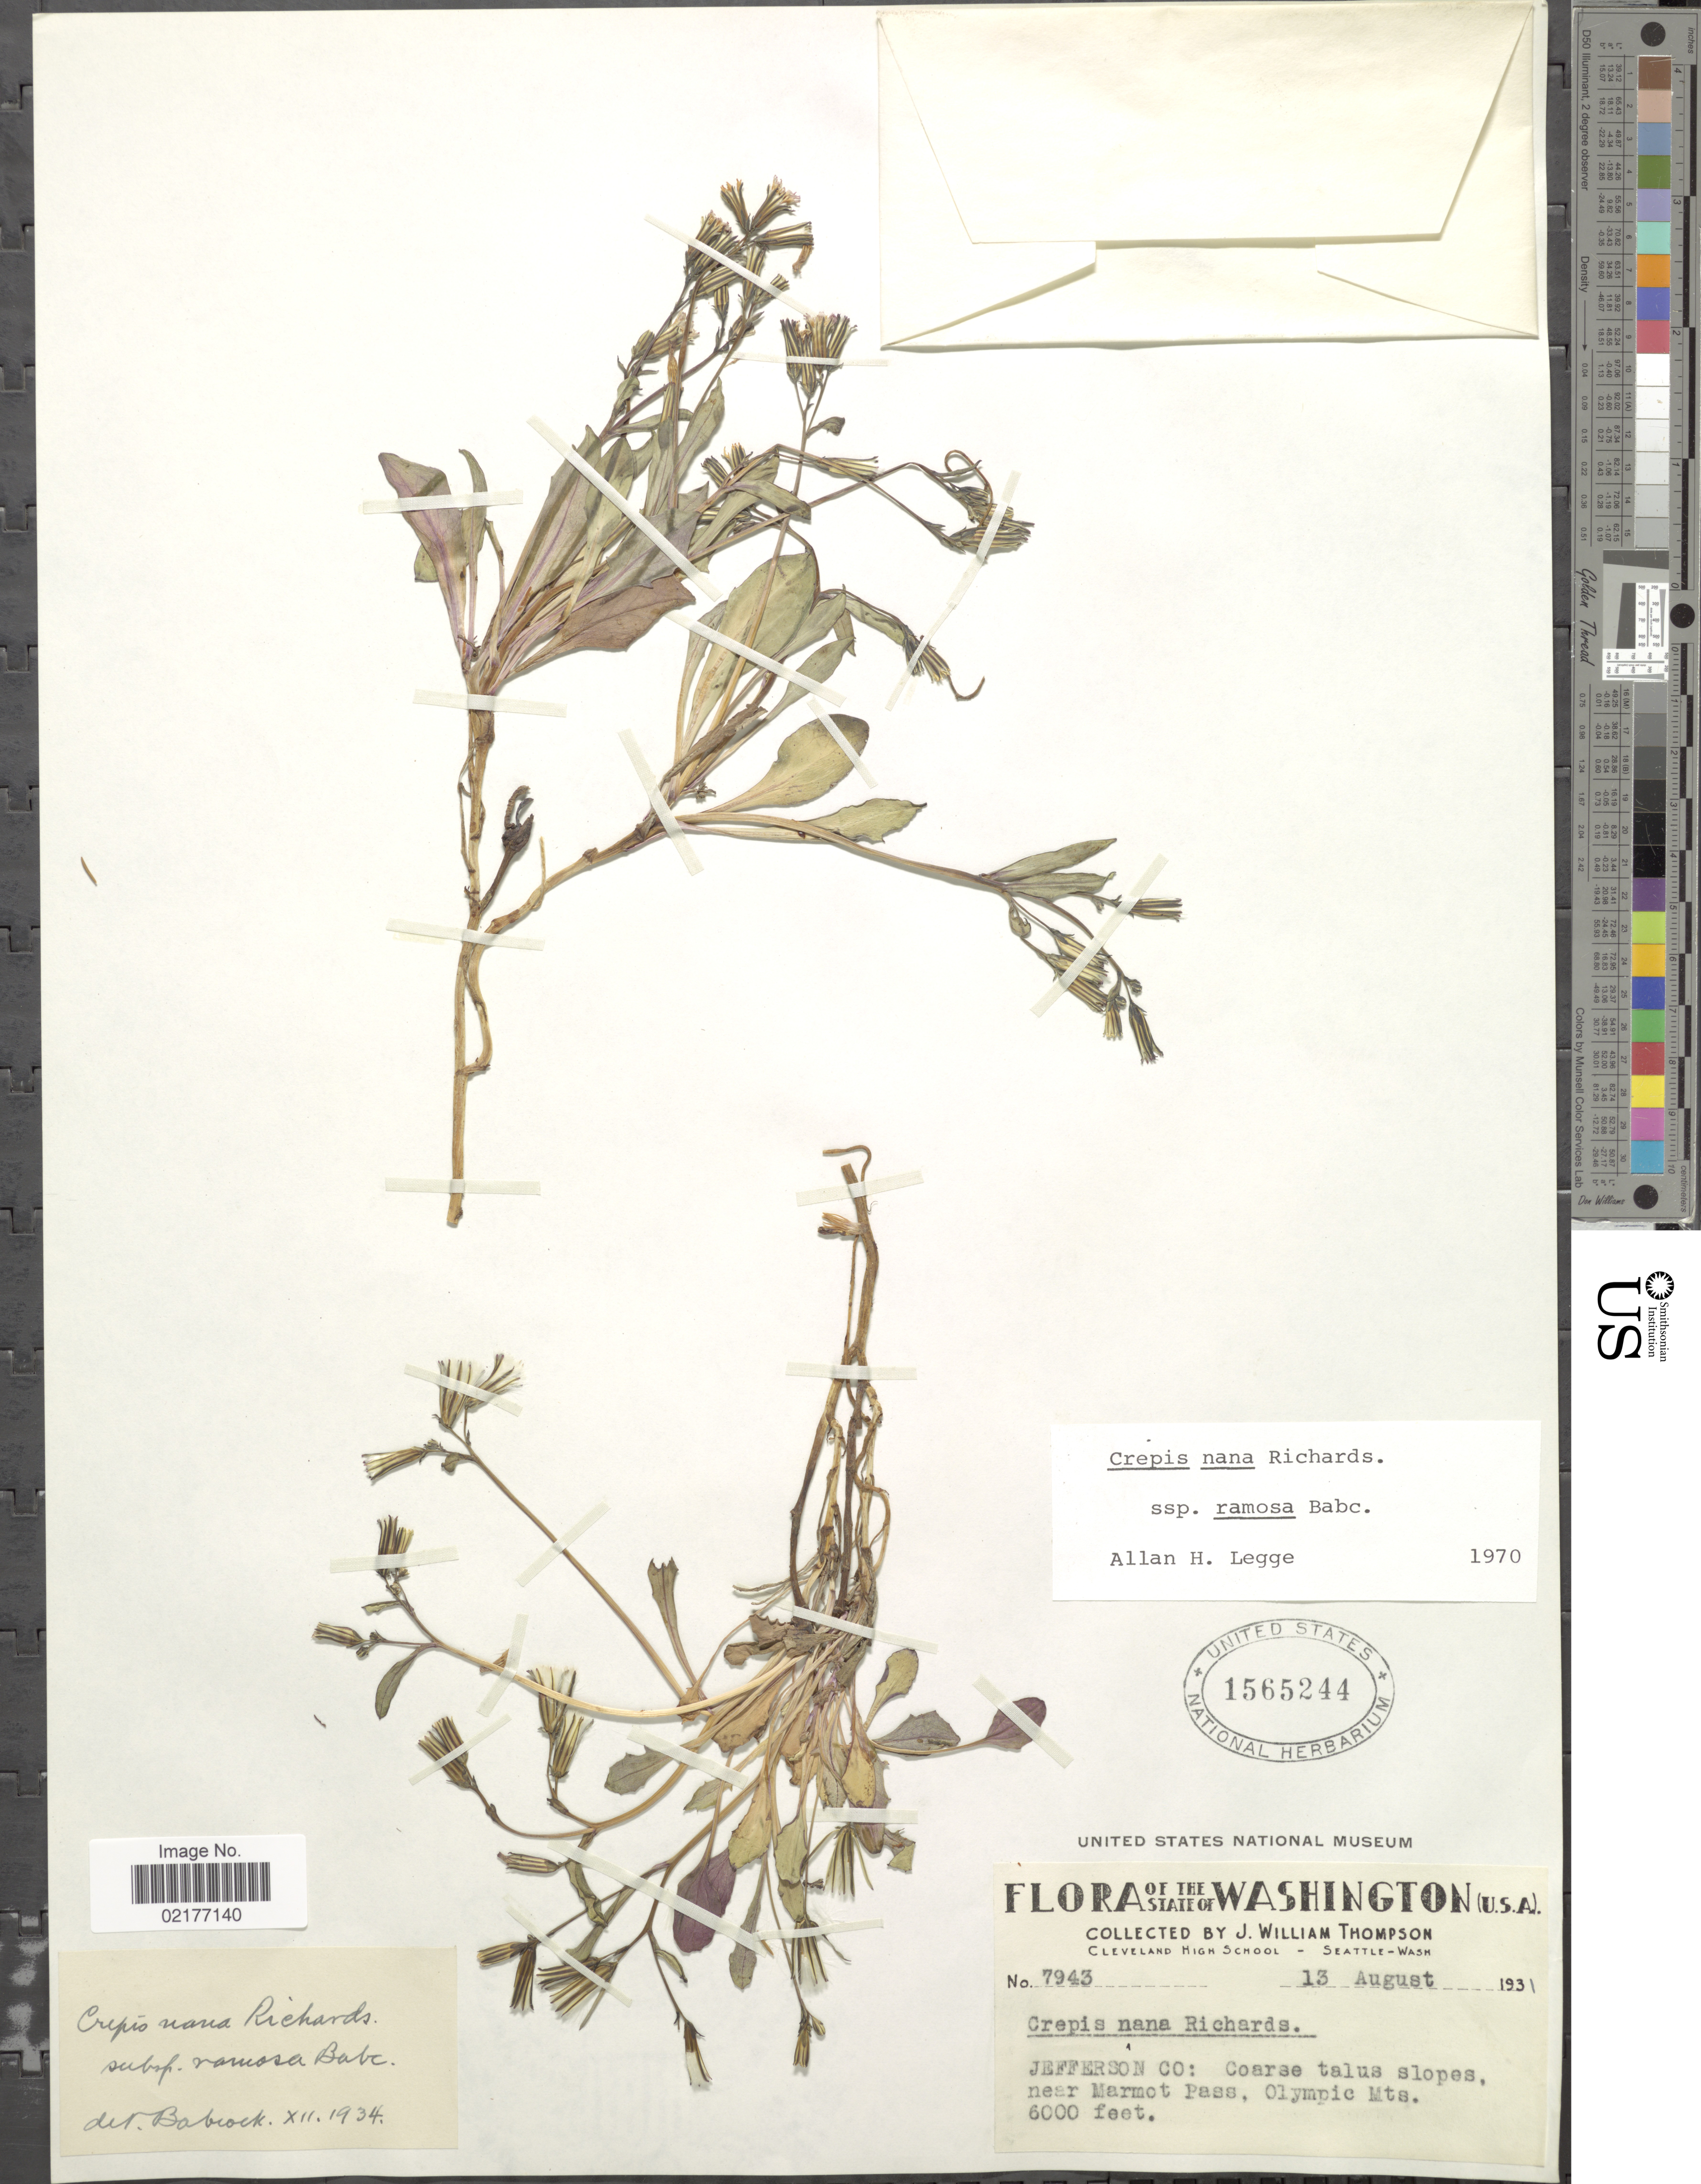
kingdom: Plantae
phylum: Tracheophyta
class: Magnoliopsida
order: Asterales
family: Asteraceae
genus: Askellia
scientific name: Askellia pygmaea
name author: (Ledeb.) Sennikov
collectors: J. W. Thompson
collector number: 7943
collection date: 1931-08-13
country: United States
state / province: Washington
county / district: Jefferson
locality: The State of Washington, Jefferson Co: Coarse talus slope near Marmot Pass, Olympic Mts.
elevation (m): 1829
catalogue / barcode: US 1565244